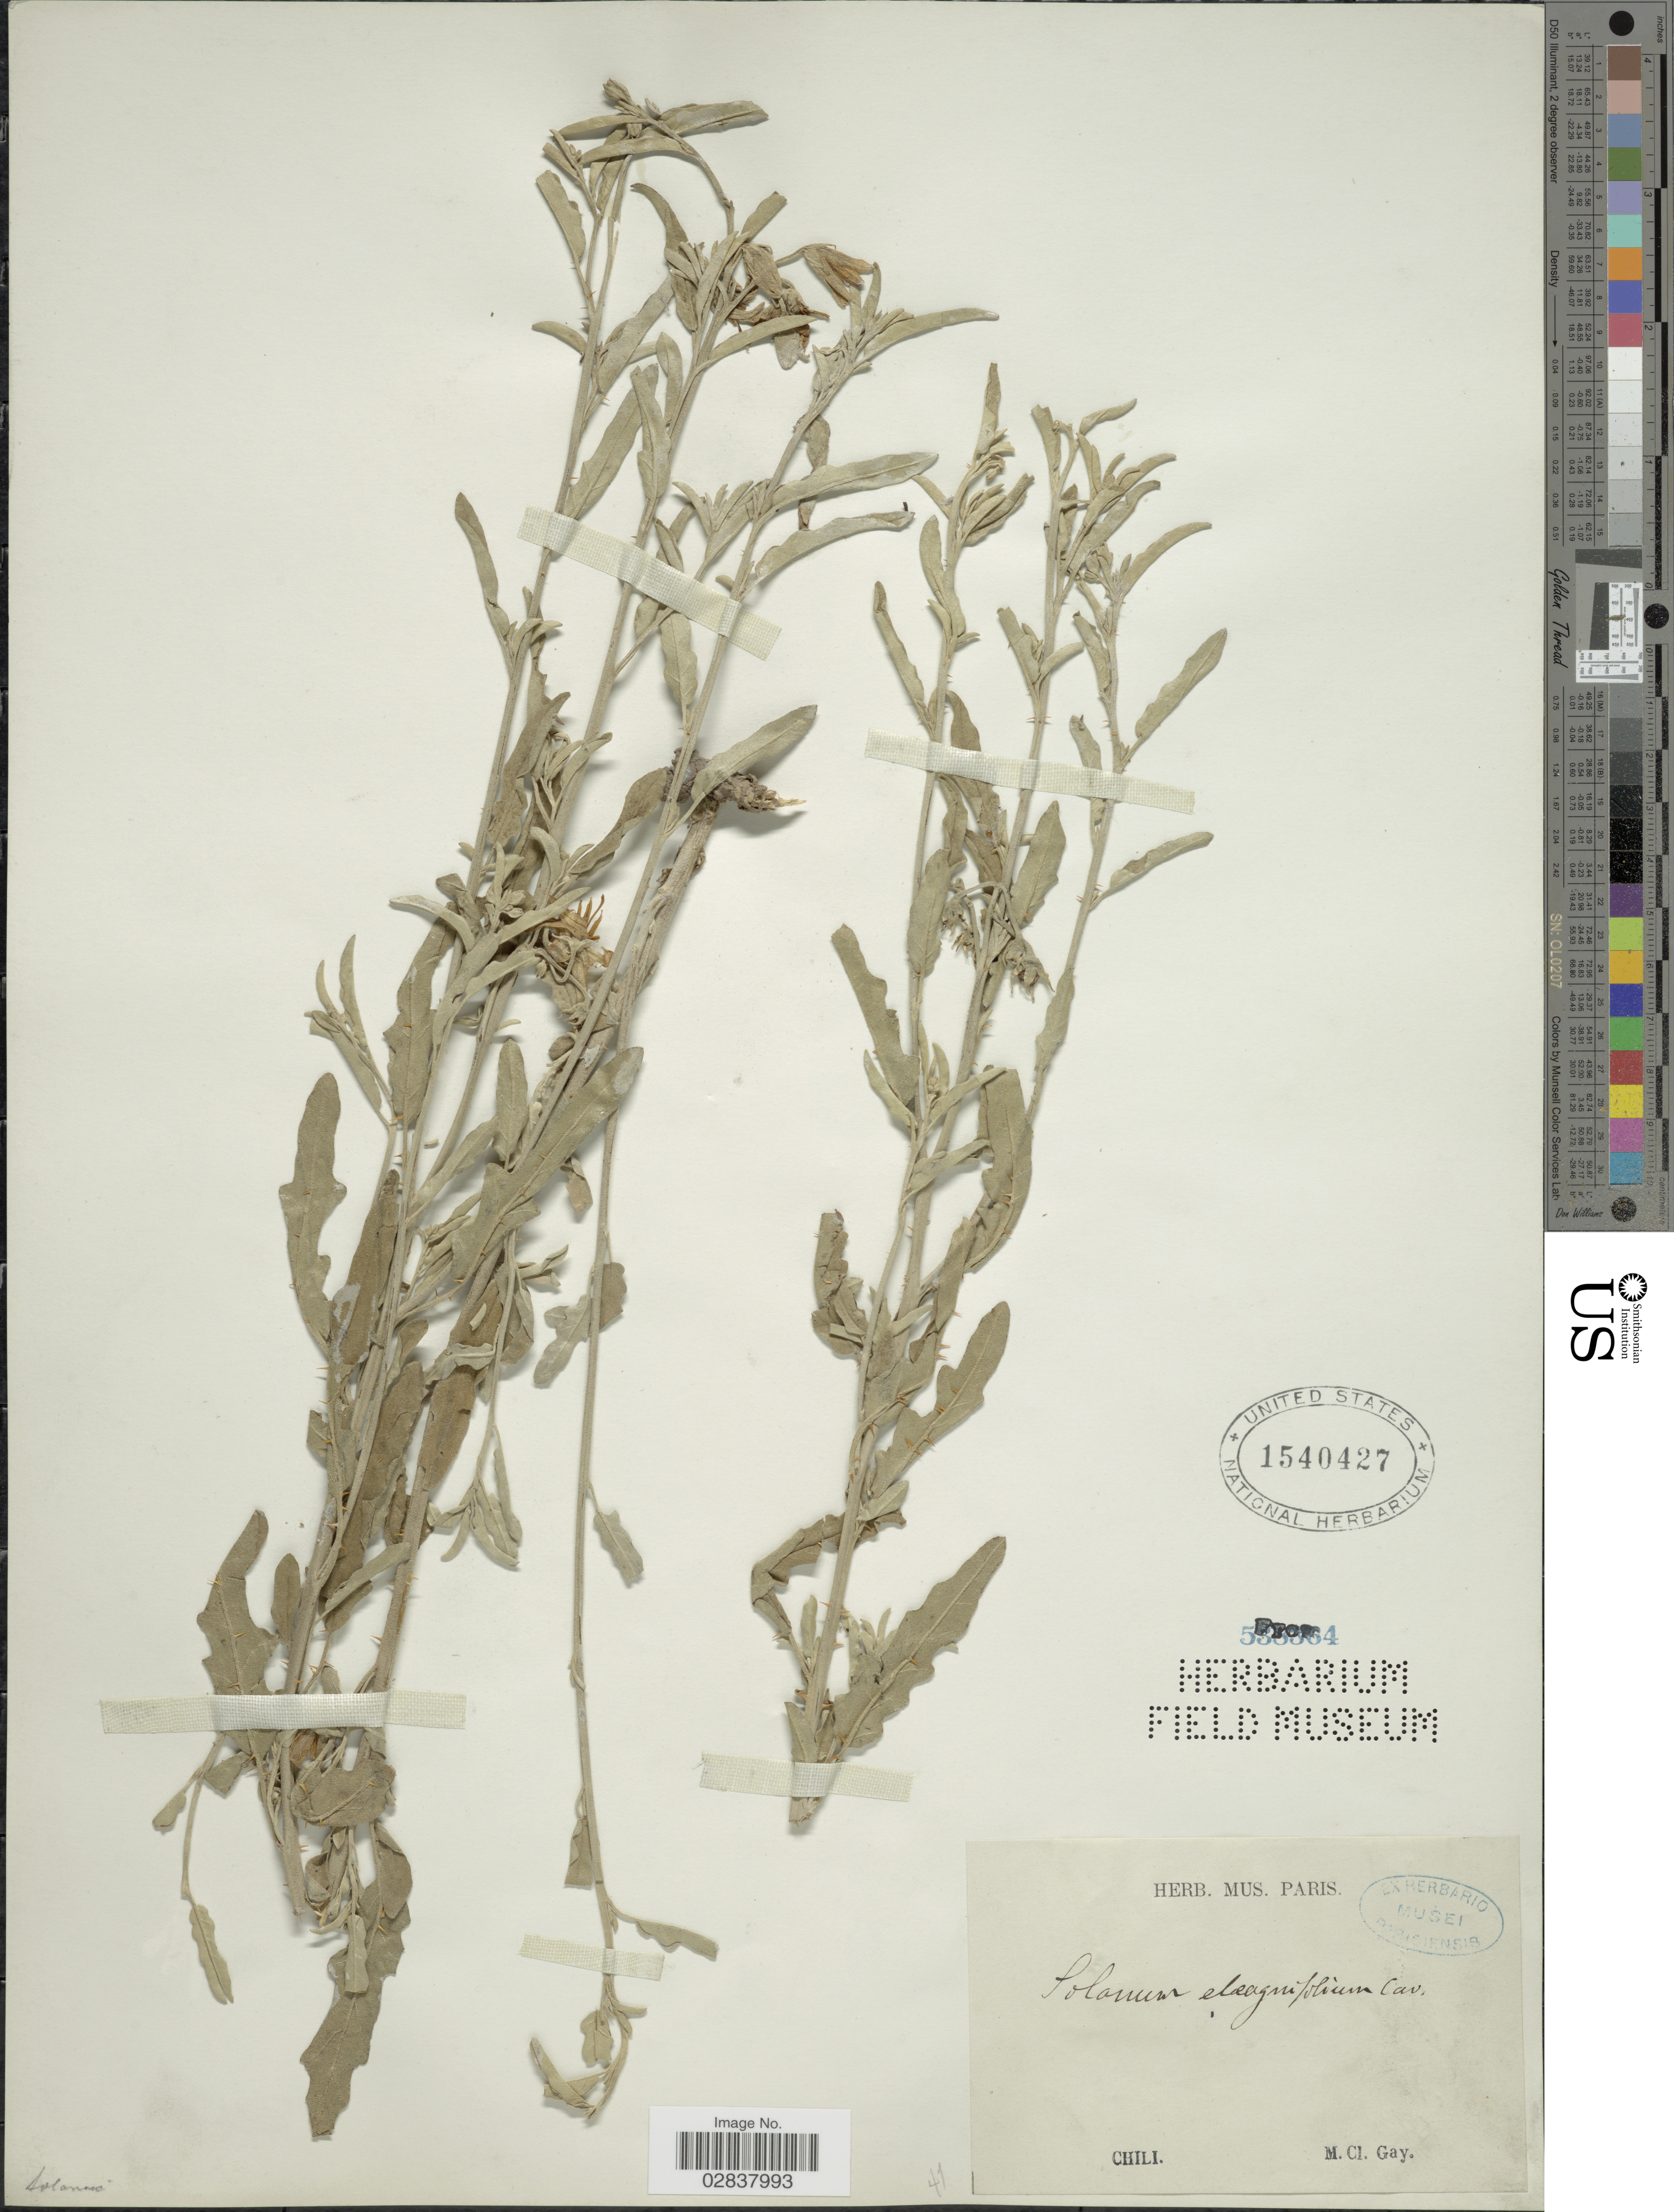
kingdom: Plantae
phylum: Tracheophyta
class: Magnoliopsida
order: Solanales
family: Solanaceae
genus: Solanum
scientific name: Solanum elaeagnifolium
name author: Cav.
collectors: M. Gay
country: Chile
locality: Chili.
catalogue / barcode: US 1540427